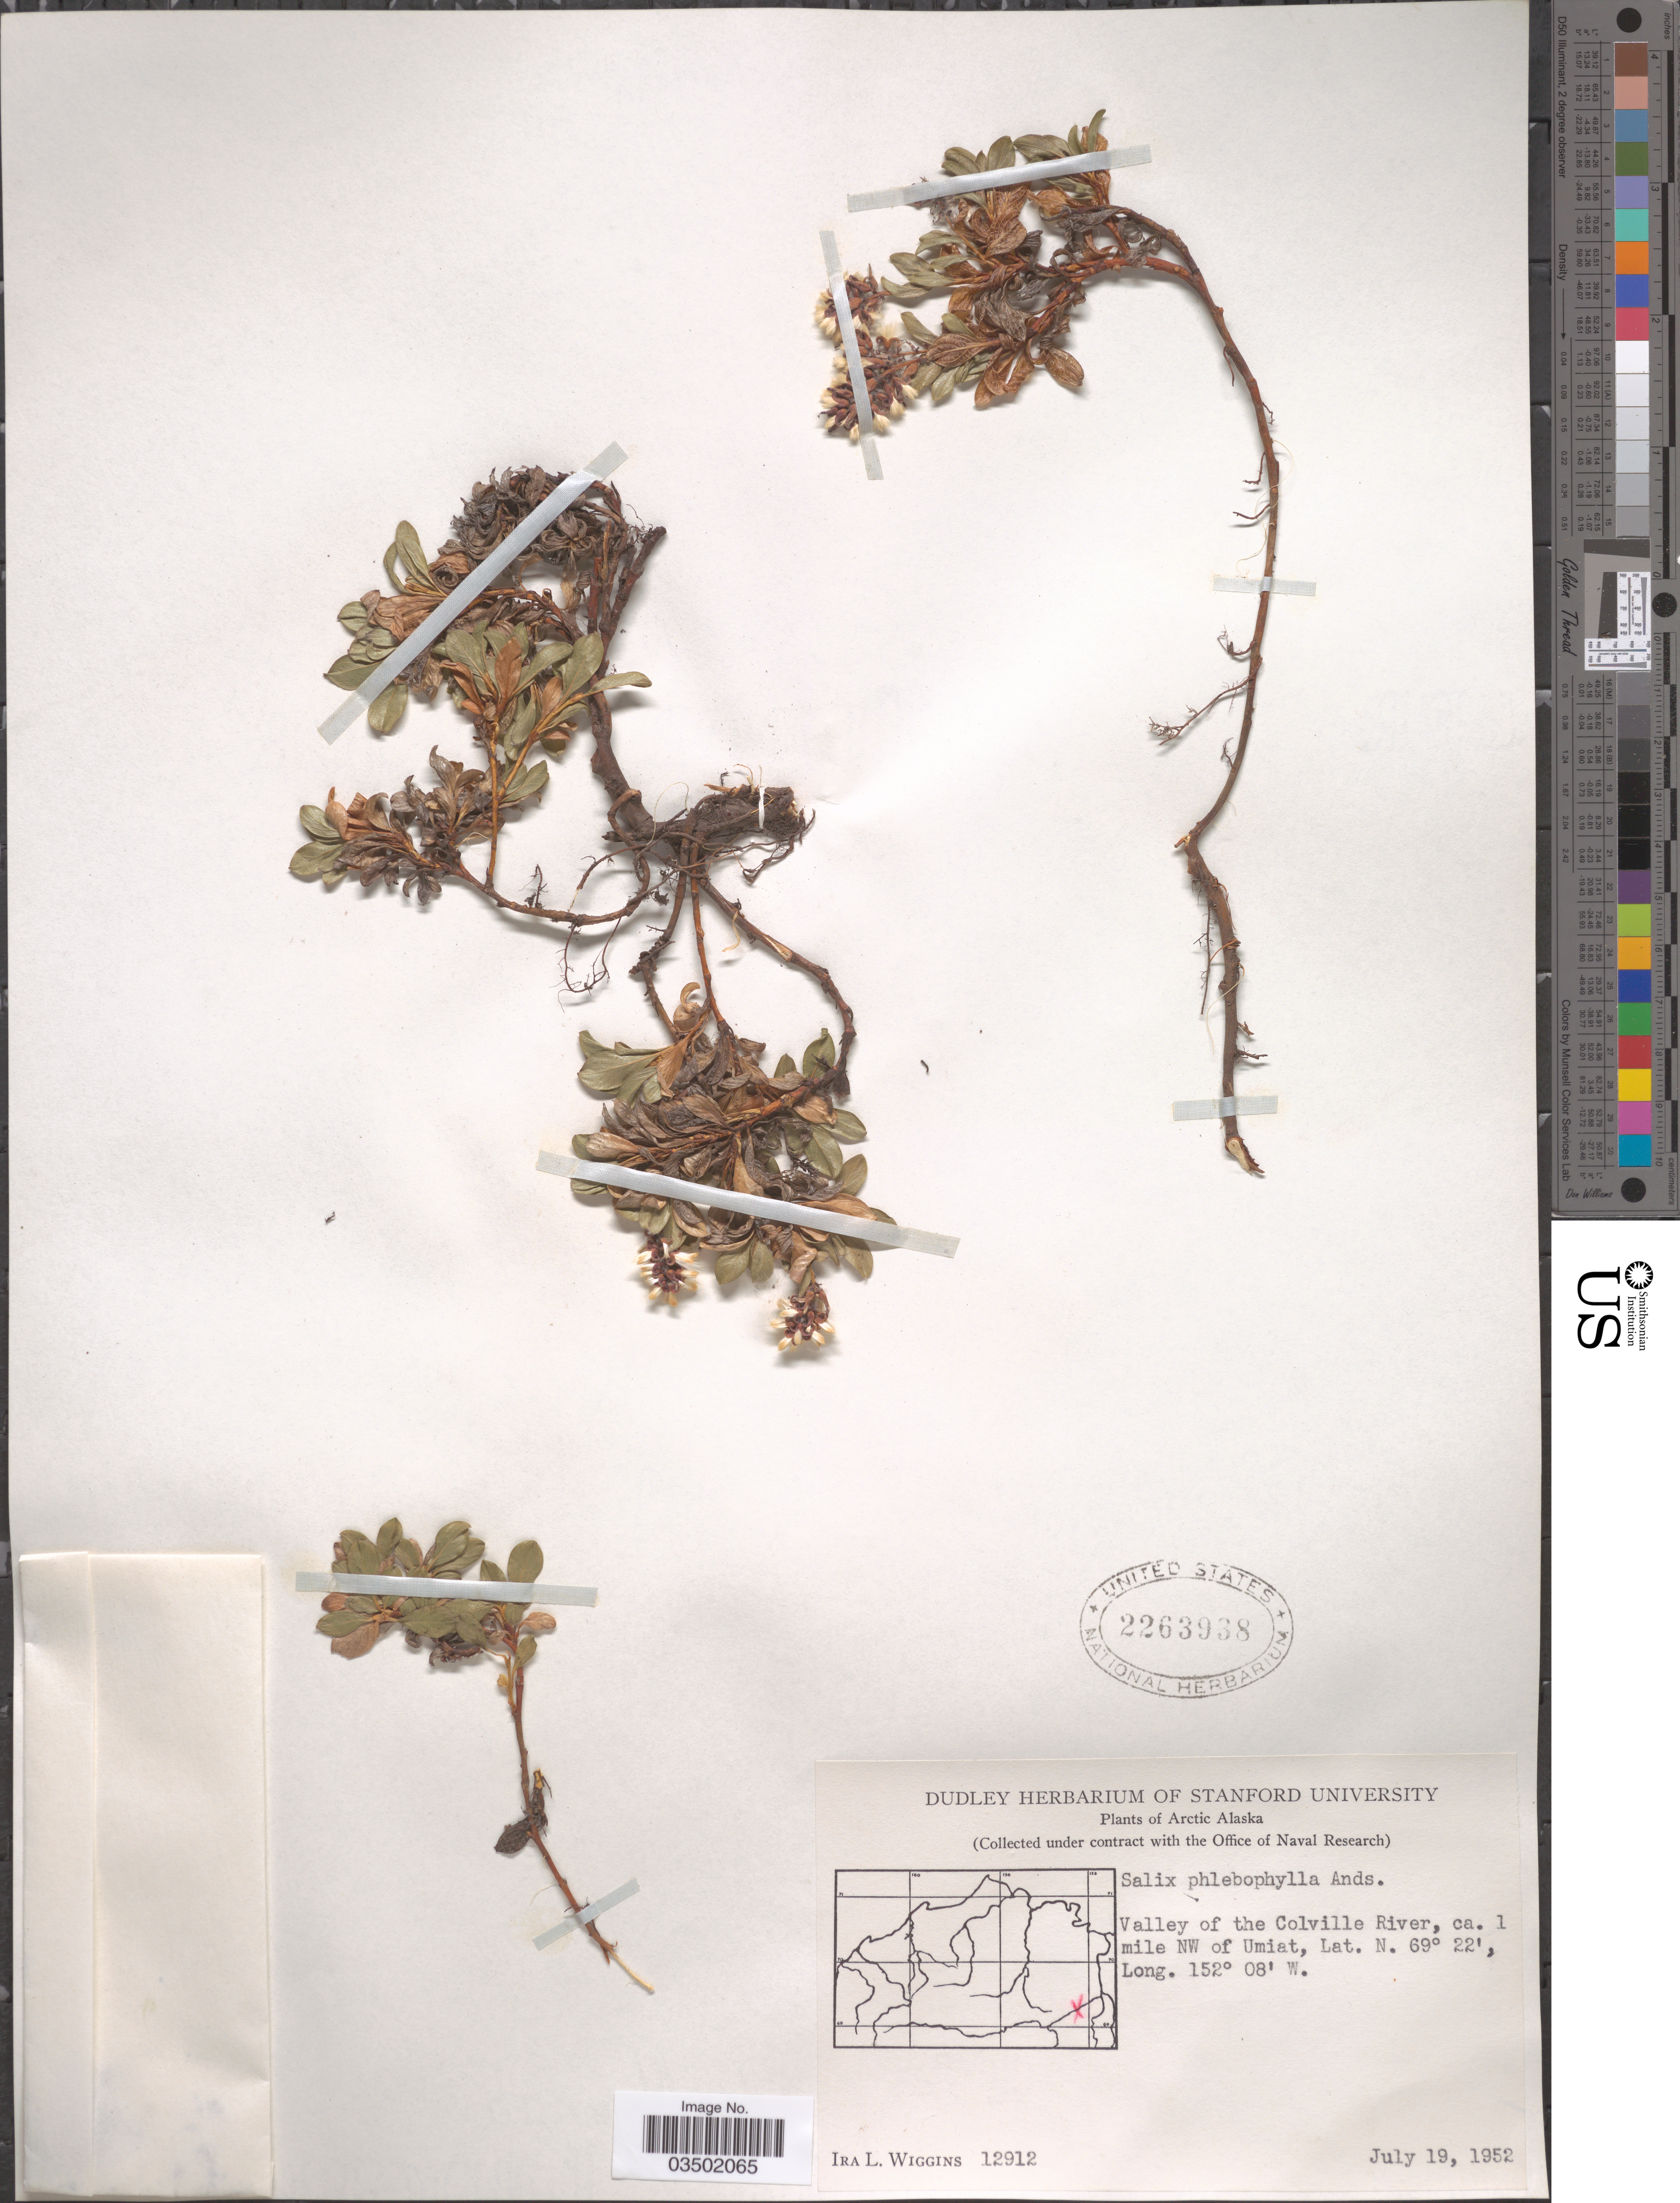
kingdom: Plantae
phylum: Tracheophyta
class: Magnoliopsida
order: Malpighiales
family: Salicaceae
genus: Salix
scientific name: Salix phlebophylla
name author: Andersson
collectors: I. L. Wiggins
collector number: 12912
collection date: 1952-07-19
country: United States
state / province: Alaska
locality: Arctic Alaska. Valley of the Colville River, ca. 1 mile NW of Umiat.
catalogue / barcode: US 2263938